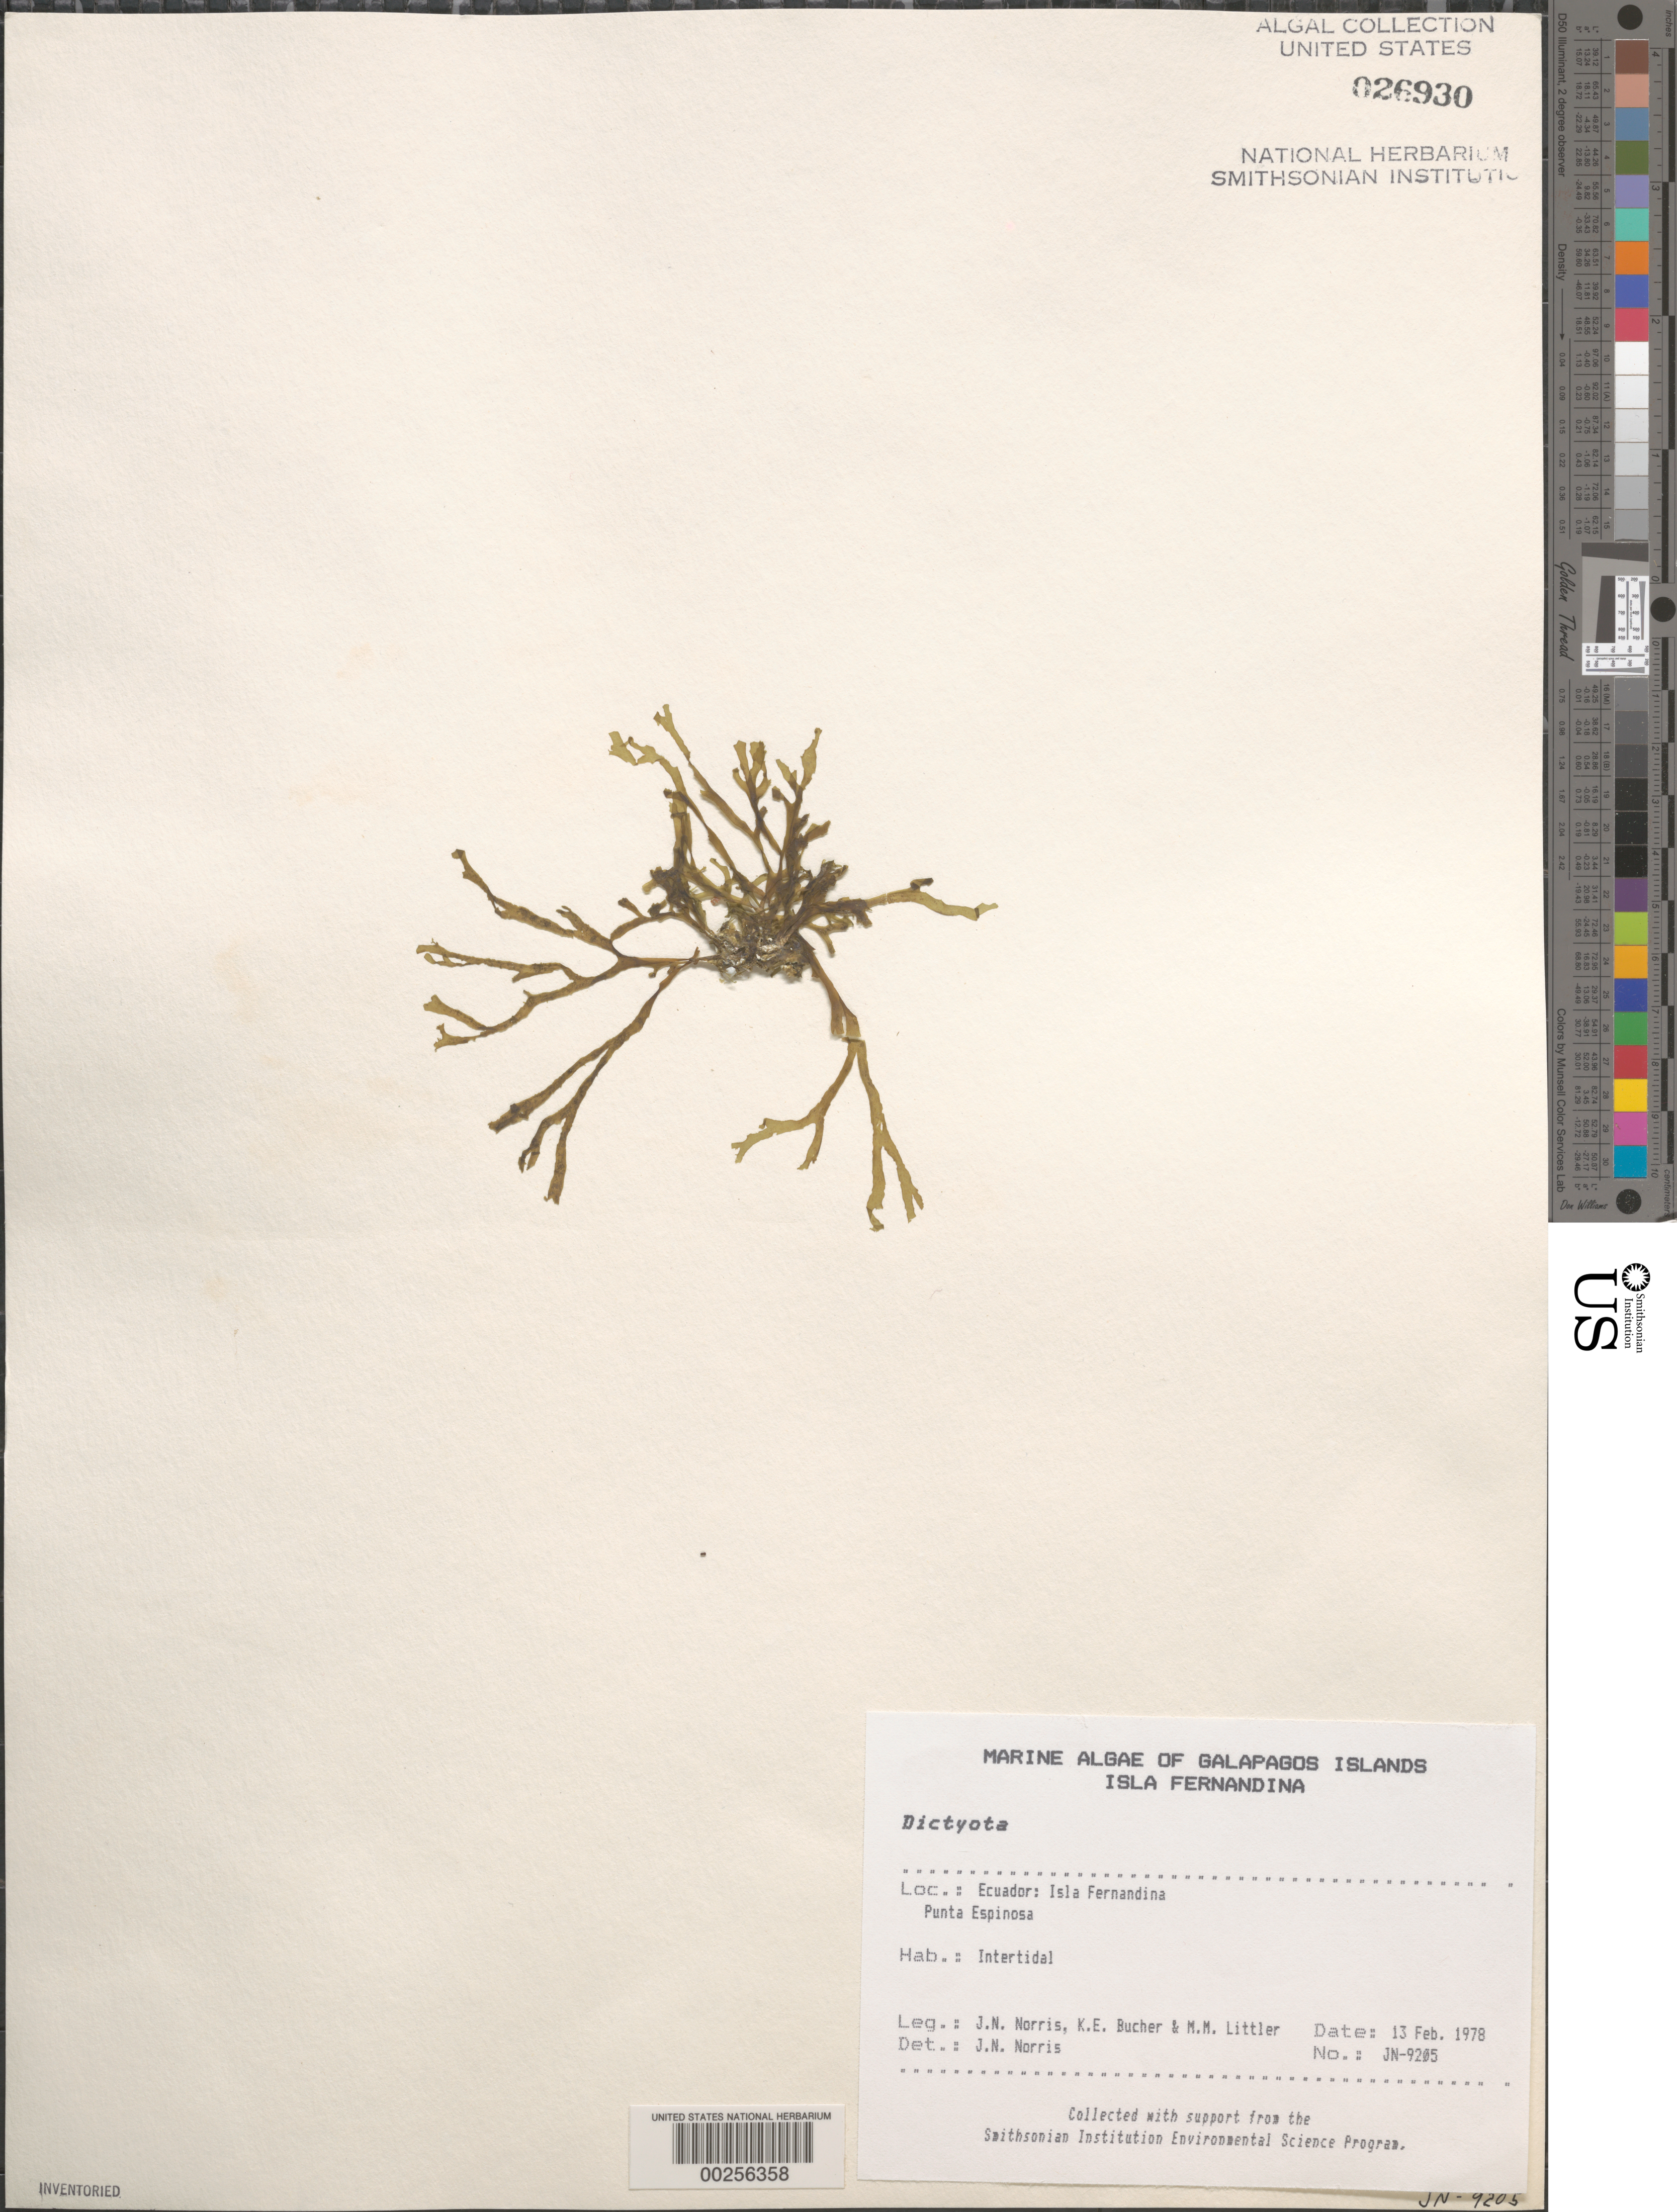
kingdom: Chromista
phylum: Ochrophyta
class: Phaeophyceae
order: Dictyotales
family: Dictyotaceae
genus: Dictyota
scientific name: Dictyota sp.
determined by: Norris, James N.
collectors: J. N. Norris, K. E. Bucher & M. M. Littler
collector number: JN-9205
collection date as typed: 13 Feb 1978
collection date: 1978-02-13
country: Ecuador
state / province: Colón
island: Fernandina [Narborough]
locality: Punta Espinosa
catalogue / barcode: US 26930